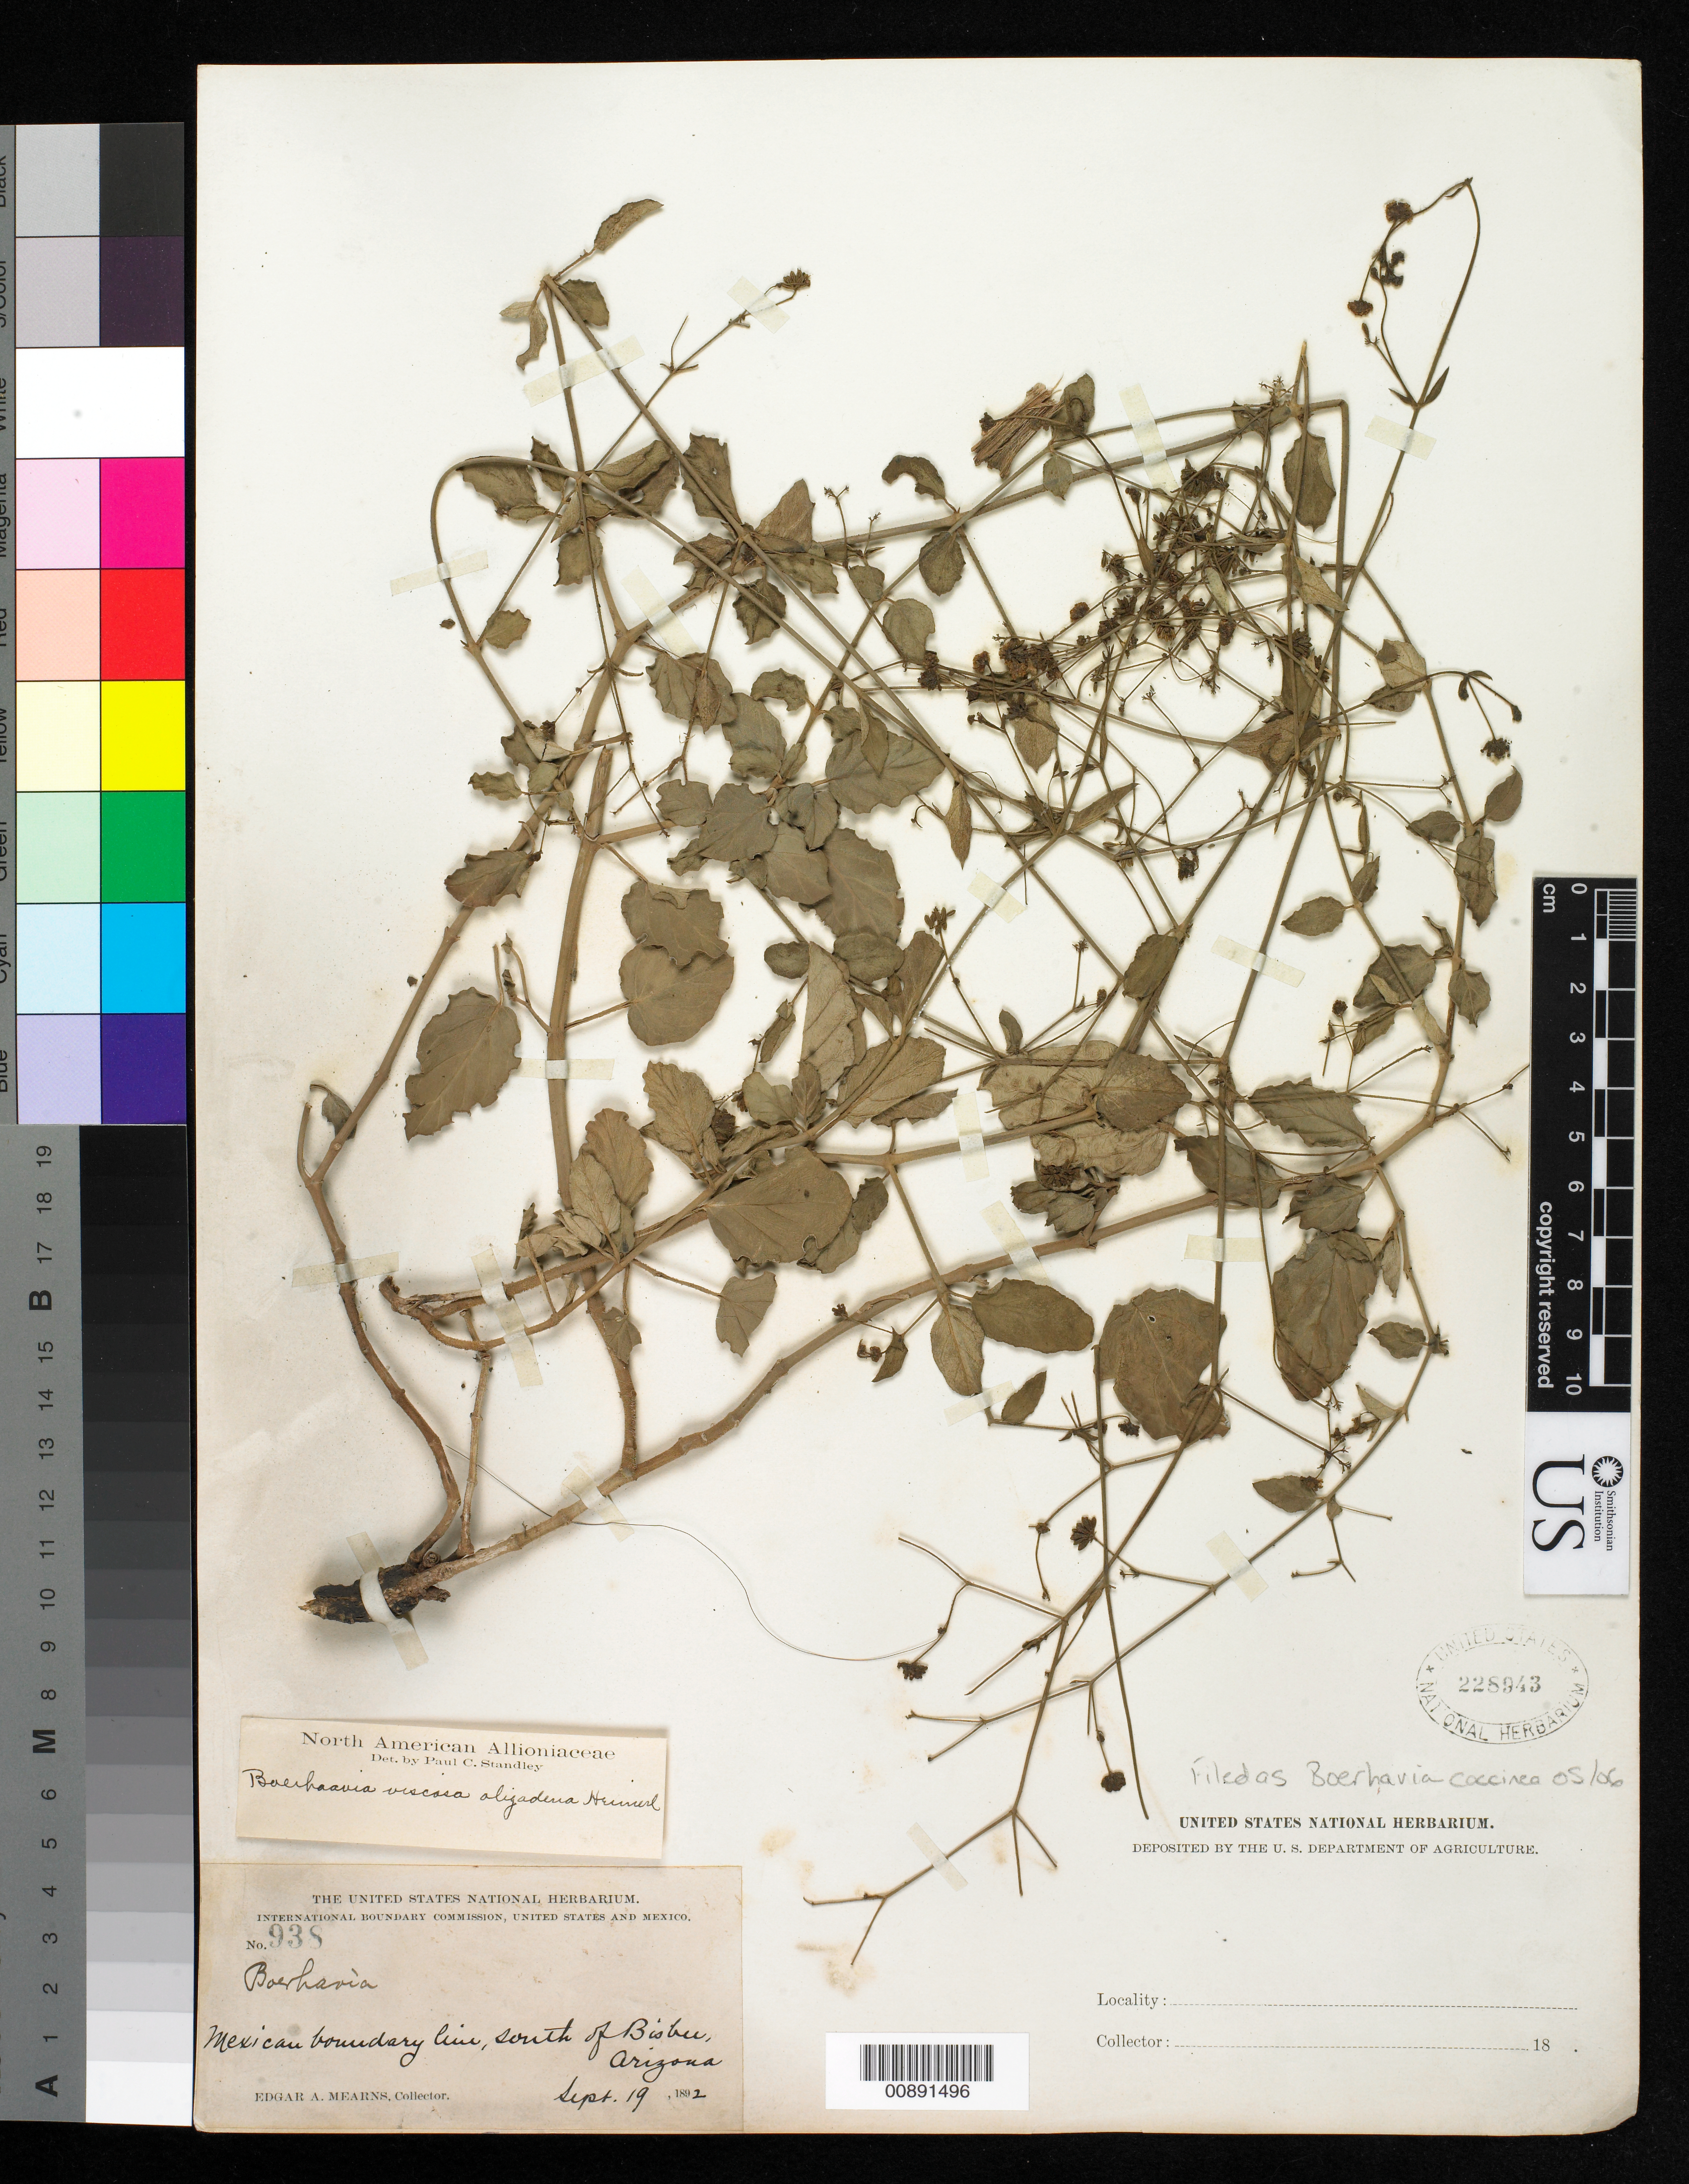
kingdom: Plantae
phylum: Tracheophyta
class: Magnoliopsida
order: Caryophyllales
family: Nyctaginaceae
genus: Boerhavia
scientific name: Boerhavia coccinea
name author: Mill.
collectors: E. A. Mearns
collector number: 938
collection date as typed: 19 Sep 1892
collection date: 1892-09-19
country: United States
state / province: Arizona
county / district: Cochise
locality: Mexican Boundary Line, S of Bisbee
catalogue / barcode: US 228943